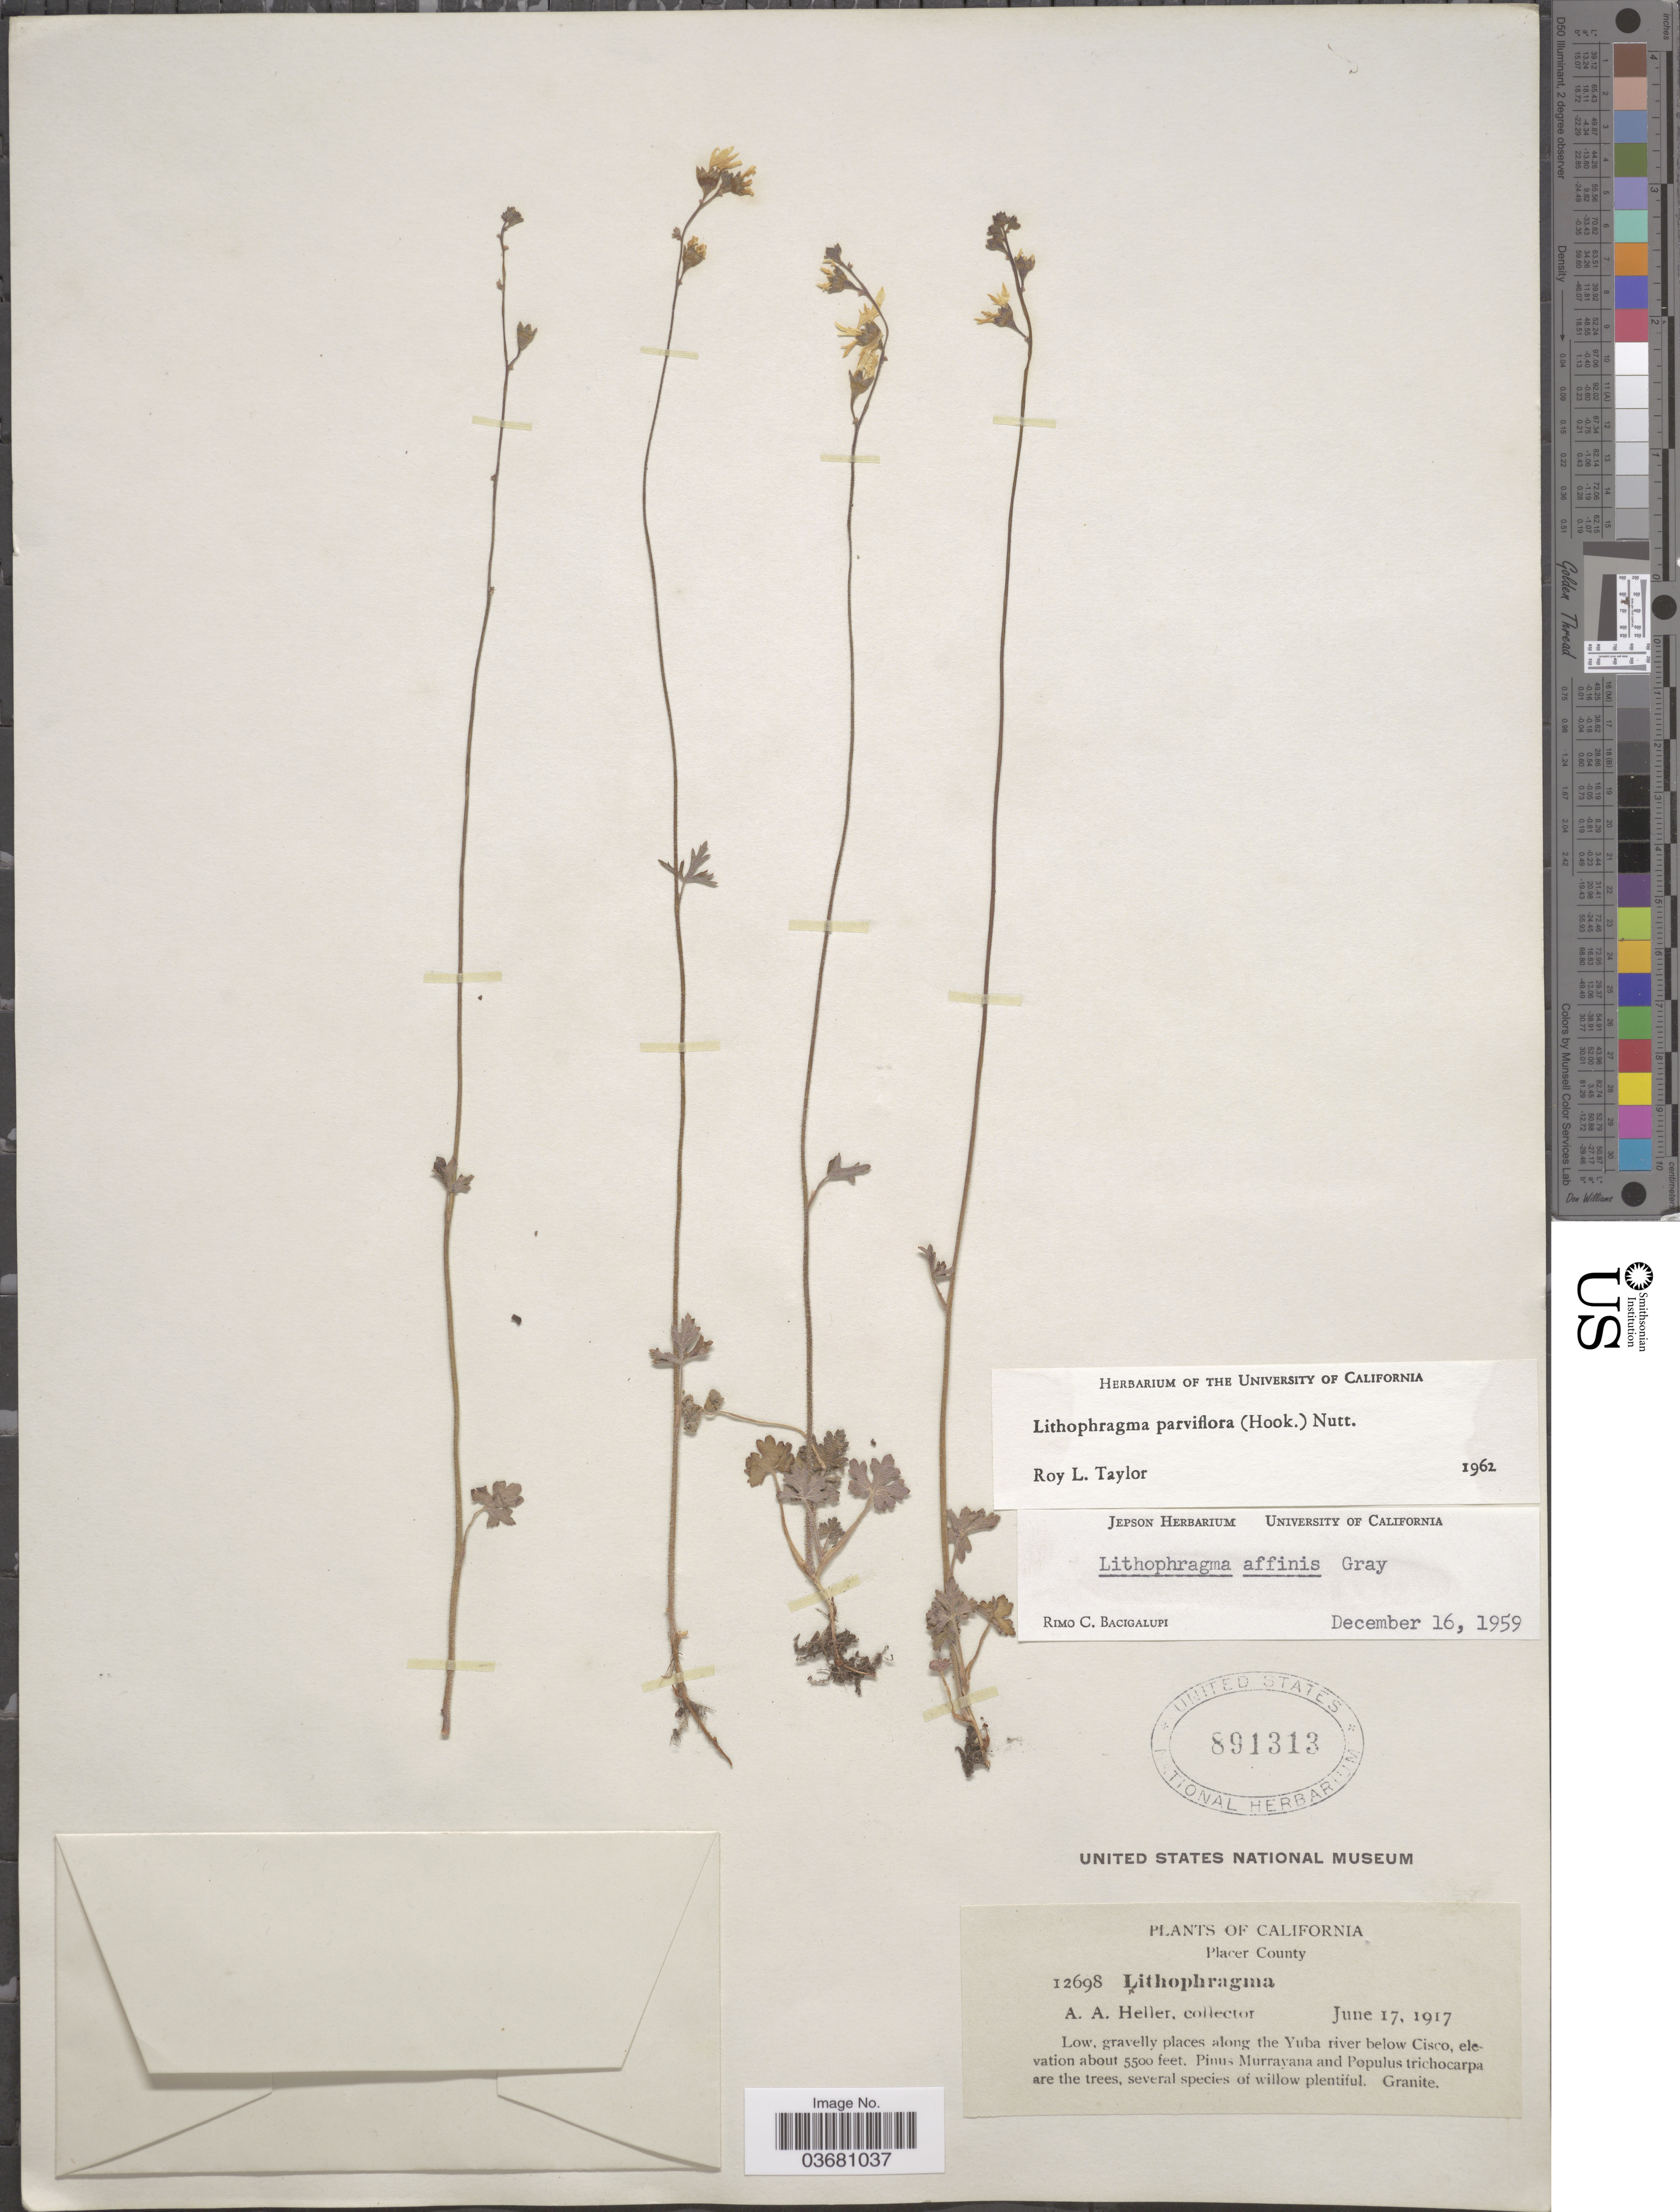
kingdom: Plantae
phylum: Tracheophyta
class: Magnoliopsida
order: Saxifragales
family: Saxifragaceae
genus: Lithophragma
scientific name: Lithophragma parviflorum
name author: (Hook.) Nutt.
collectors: A. A. Heller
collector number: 12698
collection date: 1917-06-17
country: United States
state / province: California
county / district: Placer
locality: Placer County. Low, gravelly places along the Yuba river below Cisco.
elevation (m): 1676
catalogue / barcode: US 891313